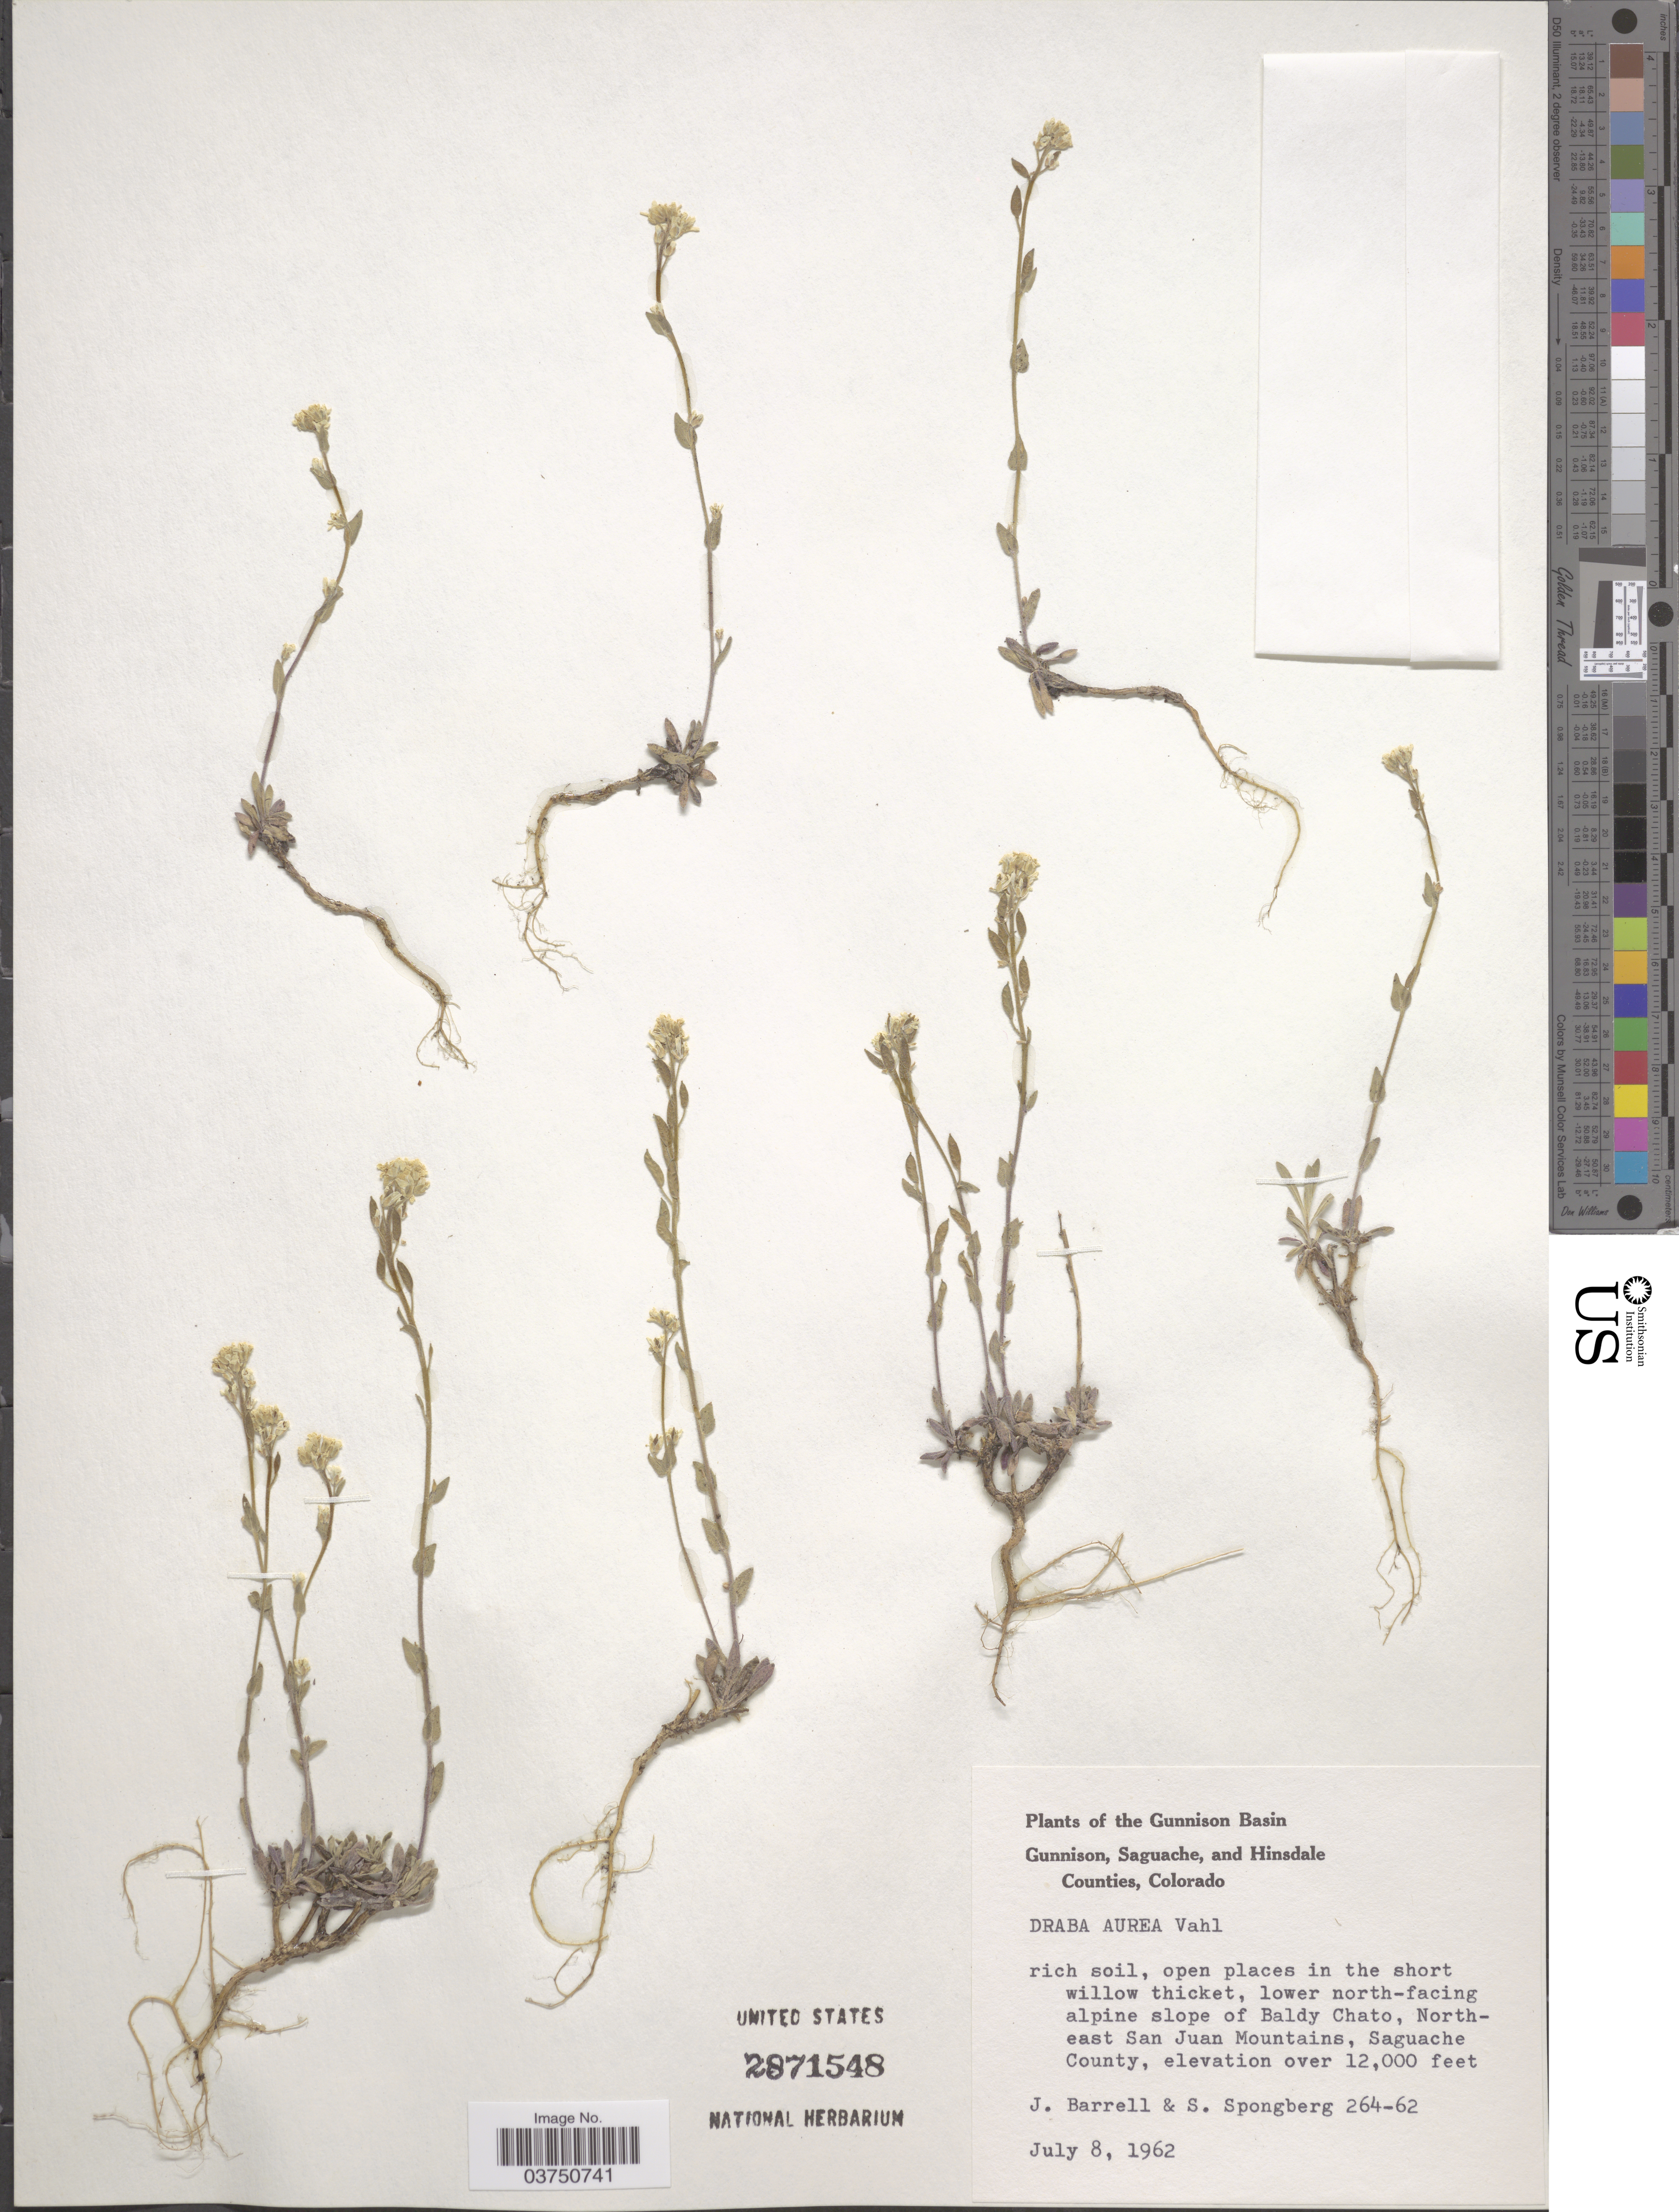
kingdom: Plantae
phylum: Tracheophyta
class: Magnoliopsida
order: Brassicales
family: Brassicaceae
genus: Draba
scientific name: Draba aurea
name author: Vahl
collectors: J. Barrell & S. A.Spongberg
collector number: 264-62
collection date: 1962-07-08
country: United States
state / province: Colorado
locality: Gunnison Basin. Lower north-facing alpine slope of Baldy Chato, North-east San Juan Mountains, Saguache County.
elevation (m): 3658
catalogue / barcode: US 2871548